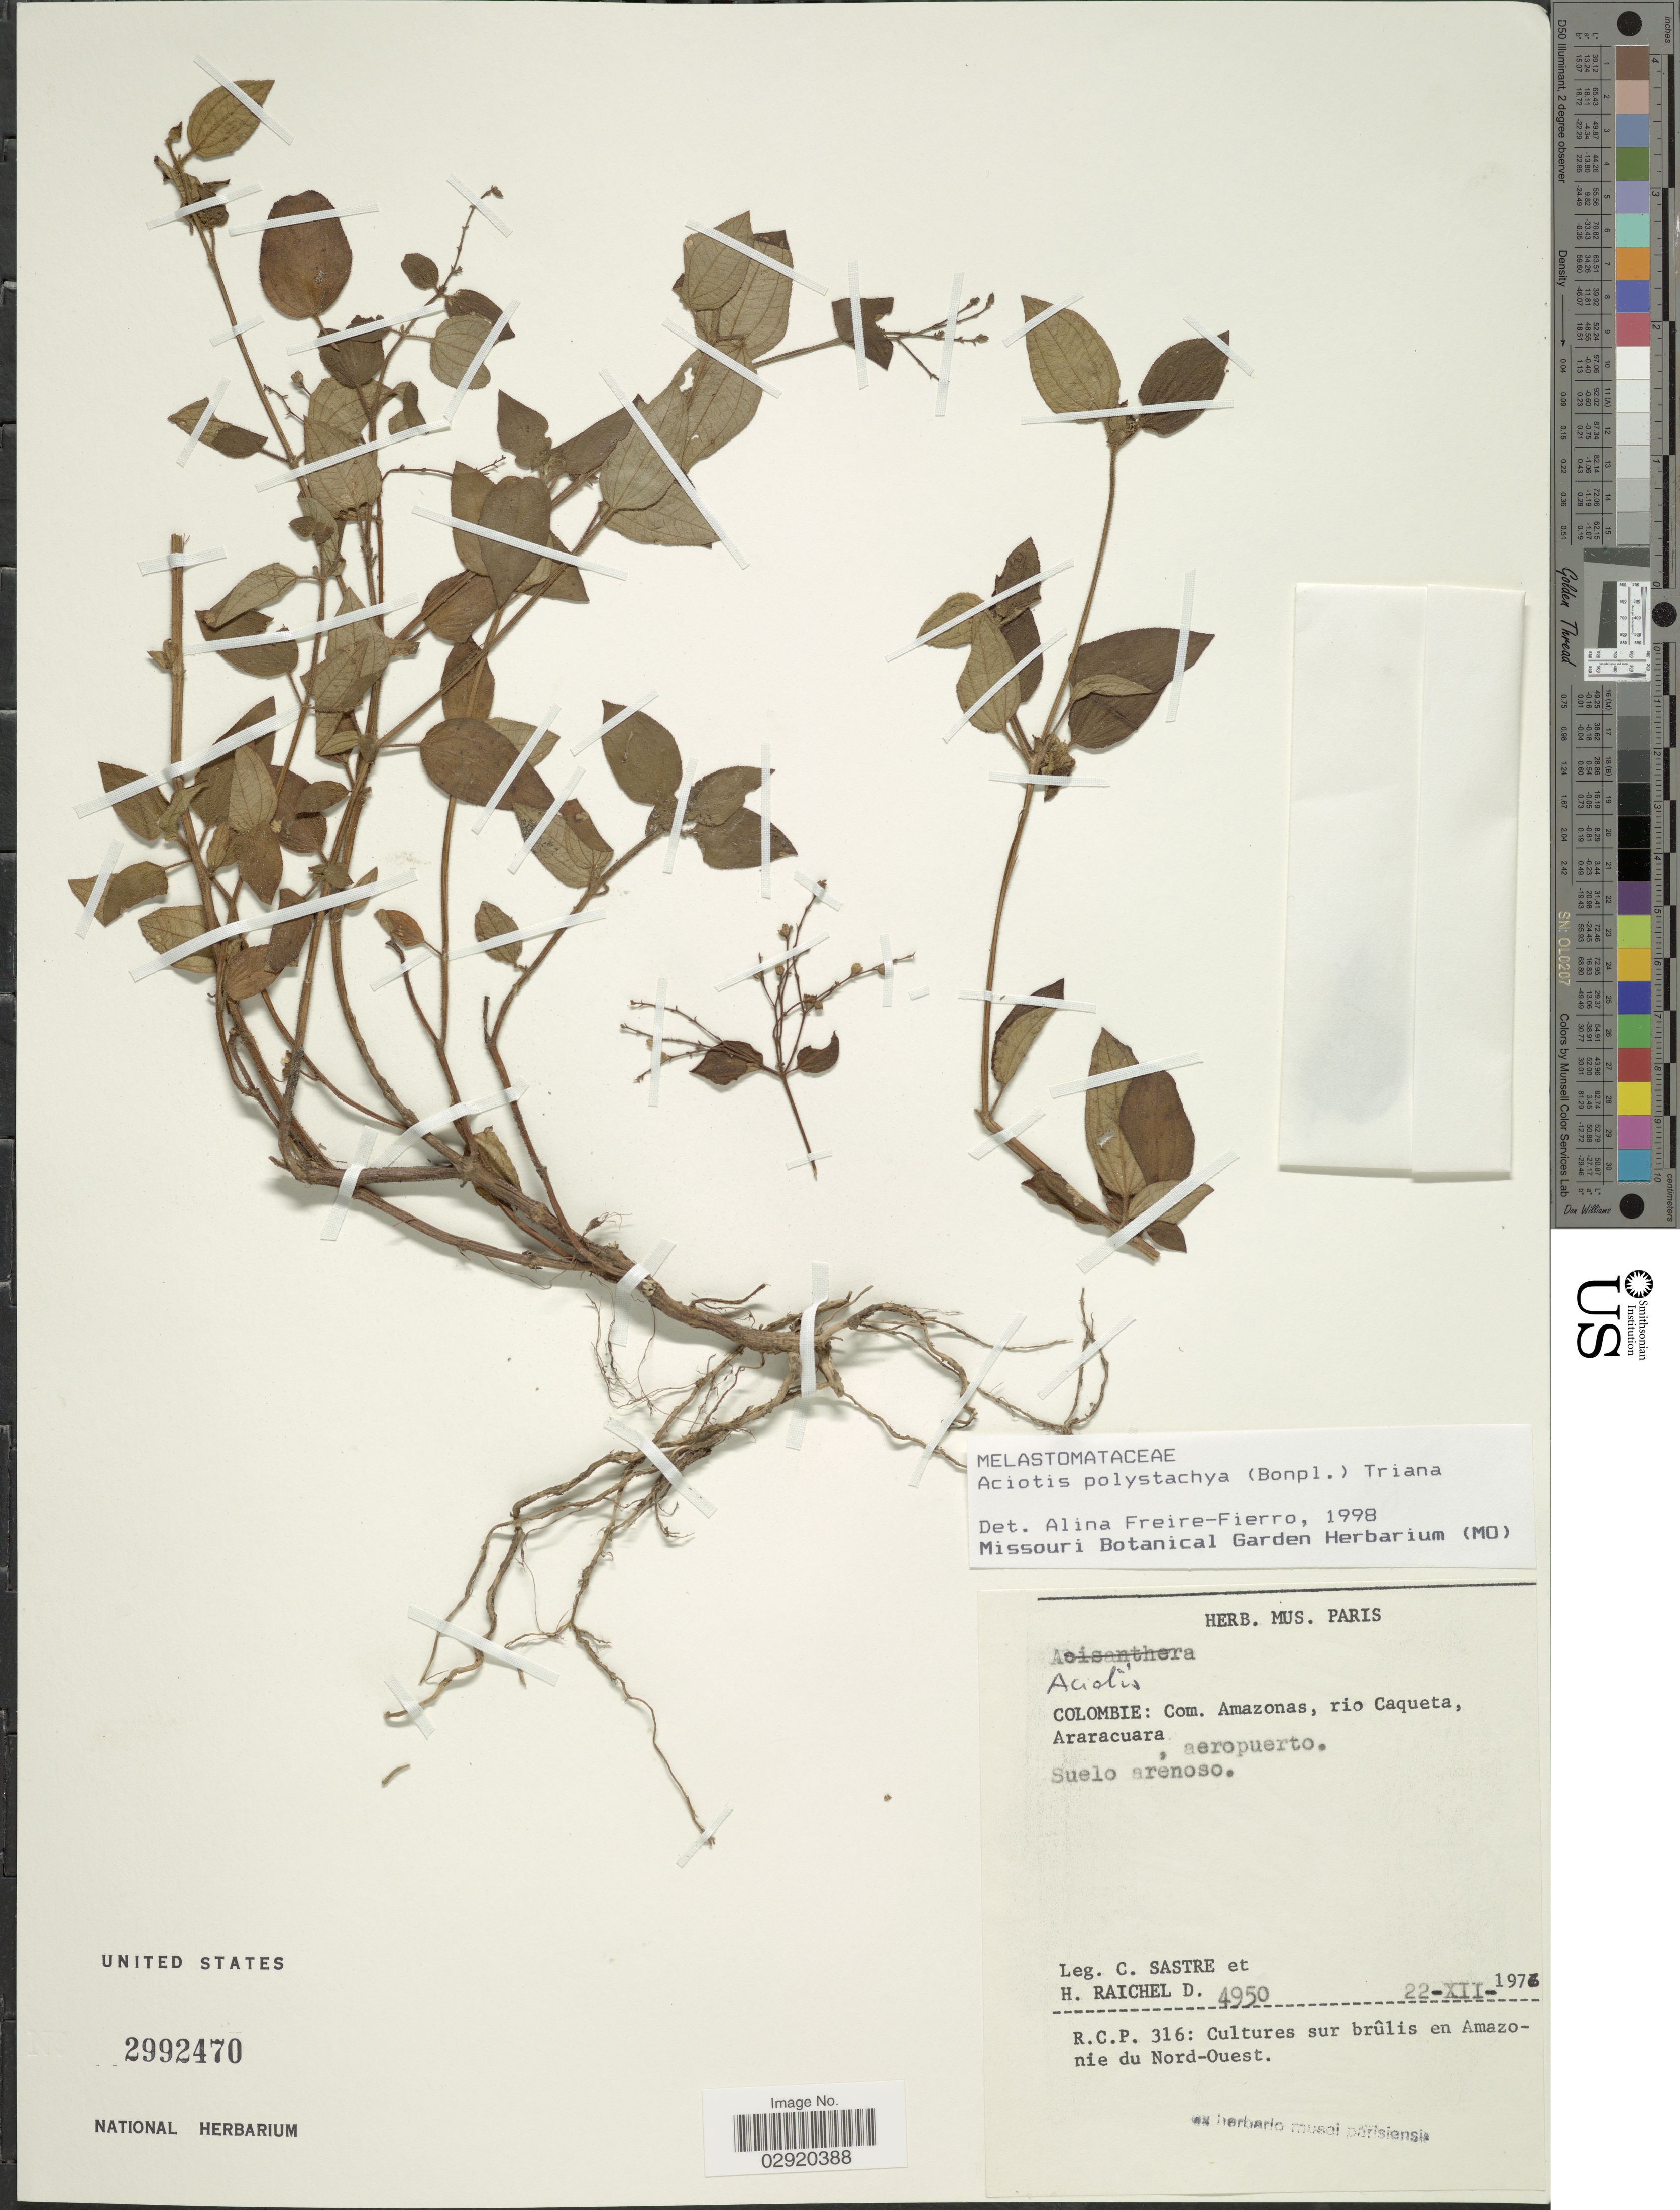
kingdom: Plantae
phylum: Tracheophyta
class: Magnoliopsida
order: Myrtales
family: Melastomataceae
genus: Aciotis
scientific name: Aciotis polystachya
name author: (Bonpl.) Triana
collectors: C. Sastre & H. Raichel D.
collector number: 4950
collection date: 1976-12-22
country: Colombia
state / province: Amazônas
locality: Com. Amazonas, rio Caqueta. Araracuara, aeropuerto.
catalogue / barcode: US 2992470